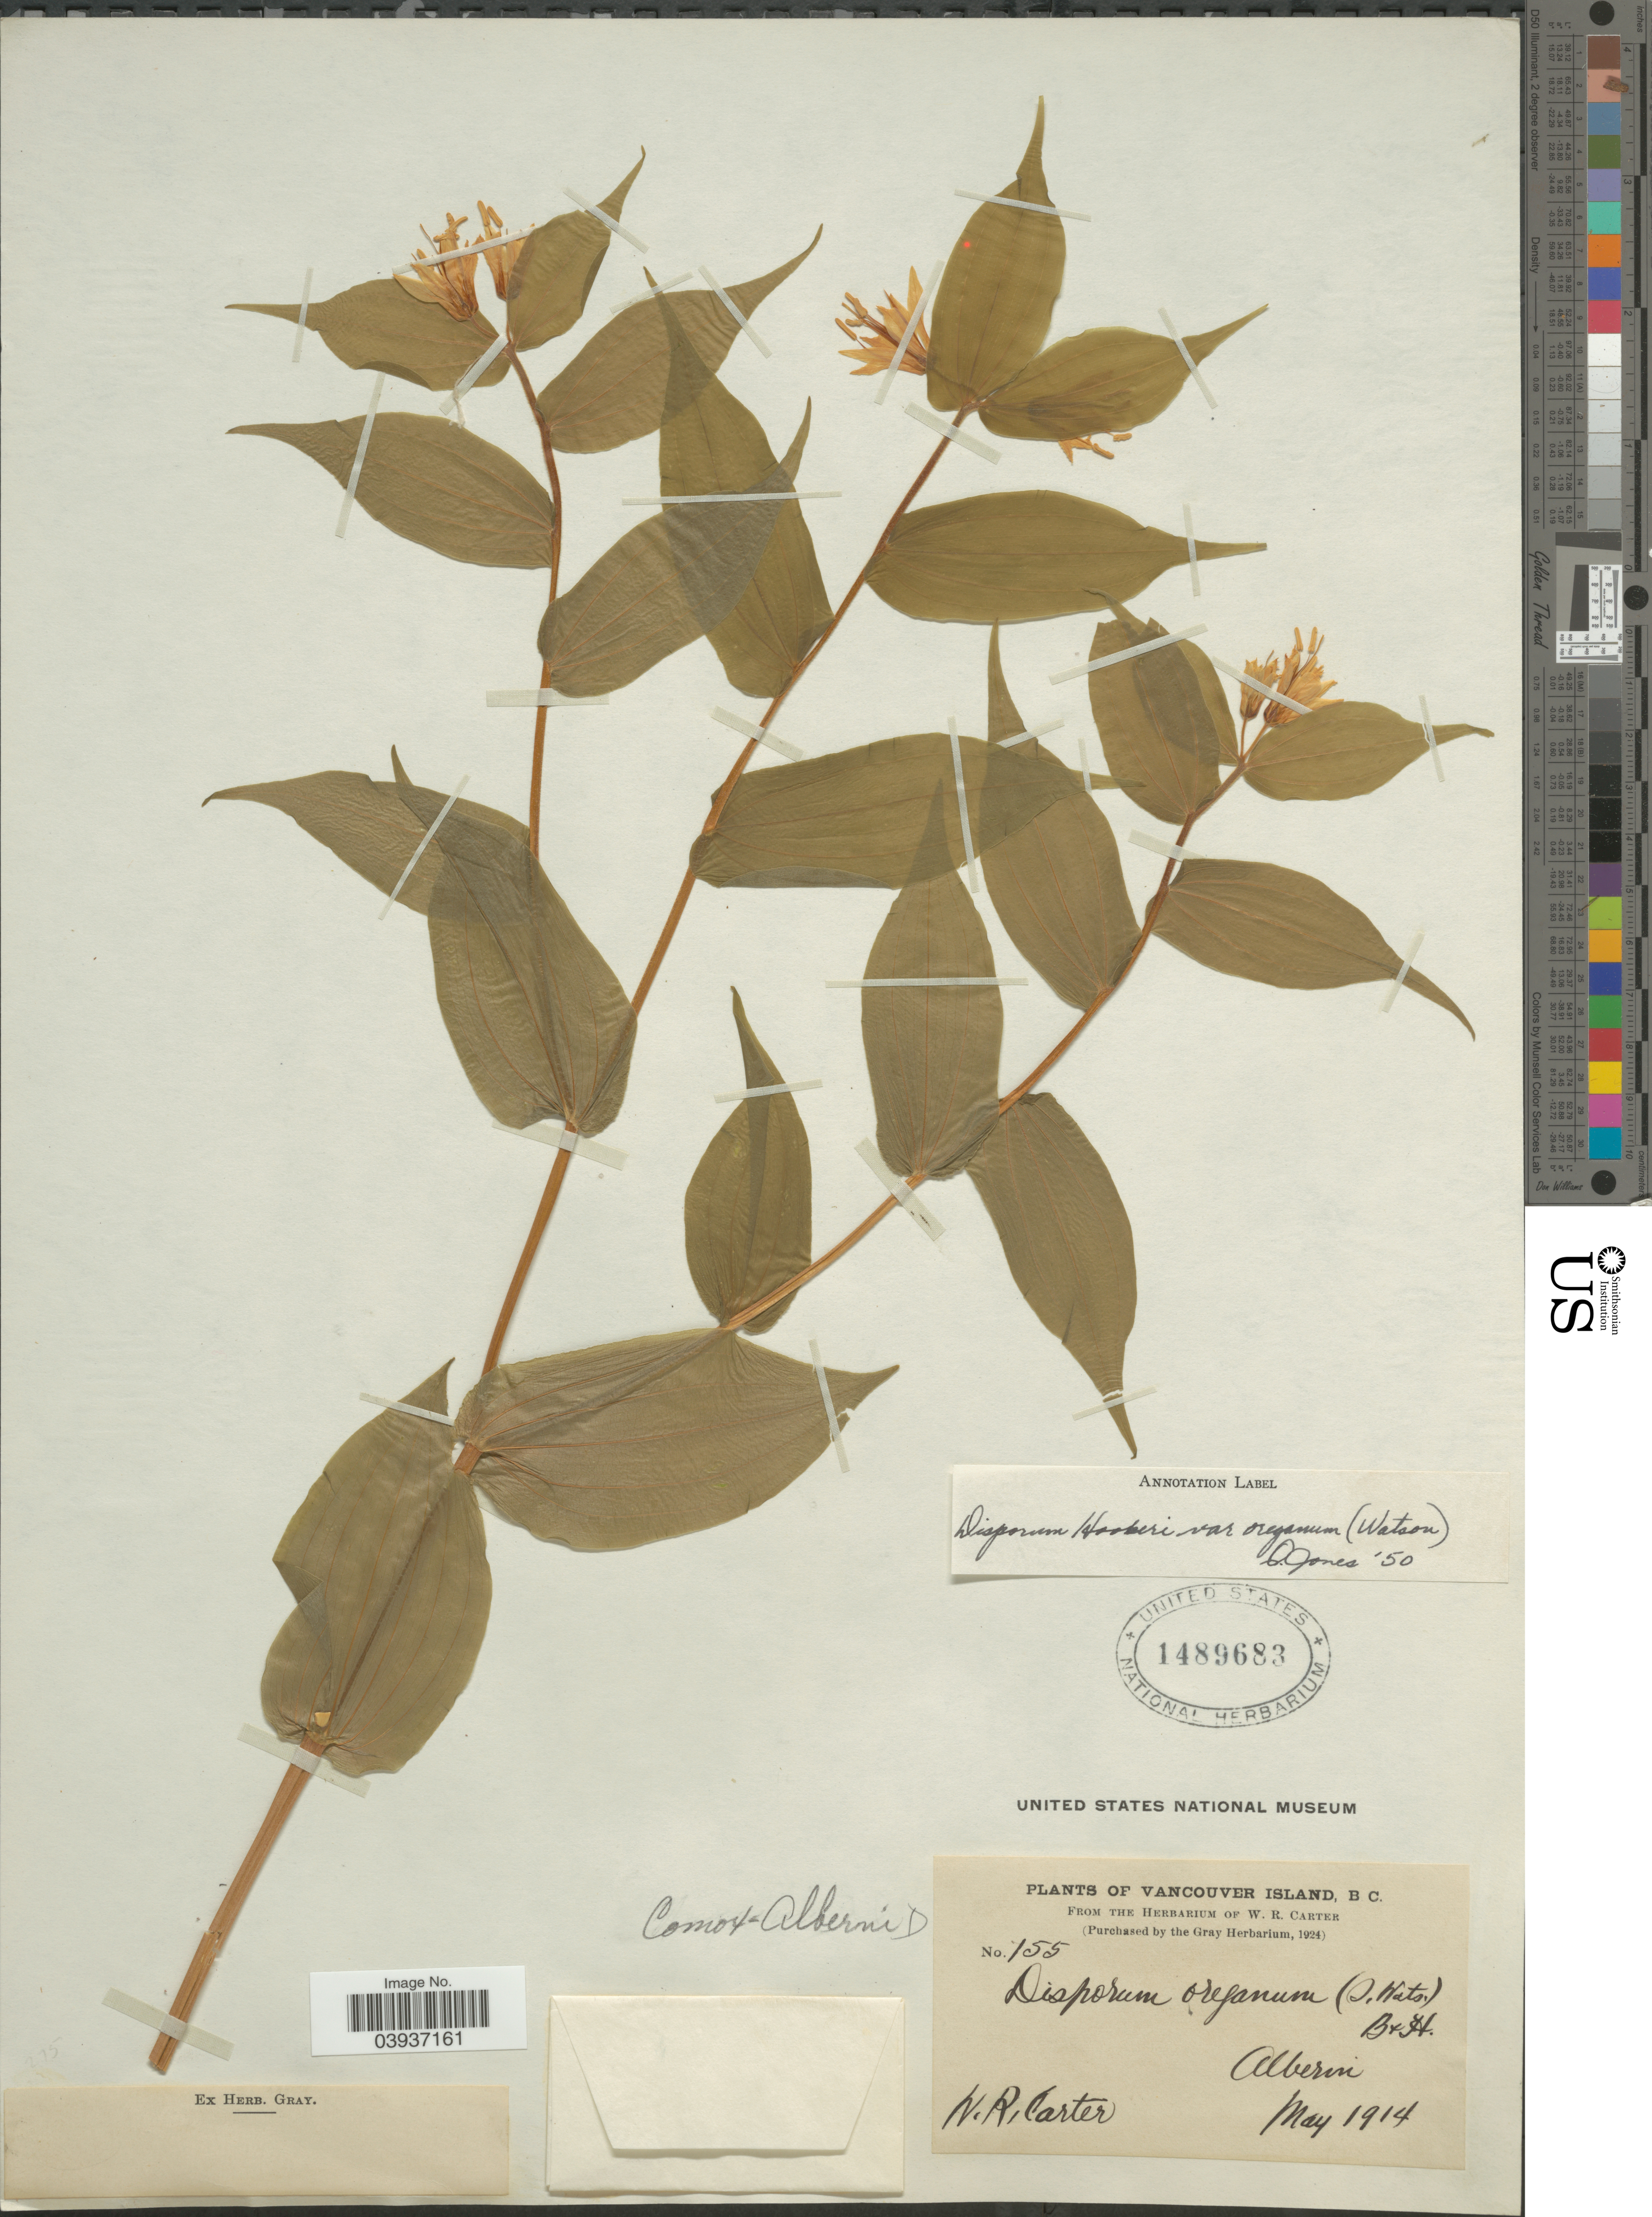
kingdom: Plantae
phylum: Tracheophyta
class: Liliopsida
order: Liliales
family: Colchicaceae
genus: Disporum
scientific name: Disporum hookeri var. oreganum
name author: (S. Watson) Q. Jones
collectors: W. R. Carter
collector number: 155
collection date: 1914-05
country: Canada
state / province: British Columbia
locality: Vancouver Island. Alberin.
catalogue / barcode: US 1489683